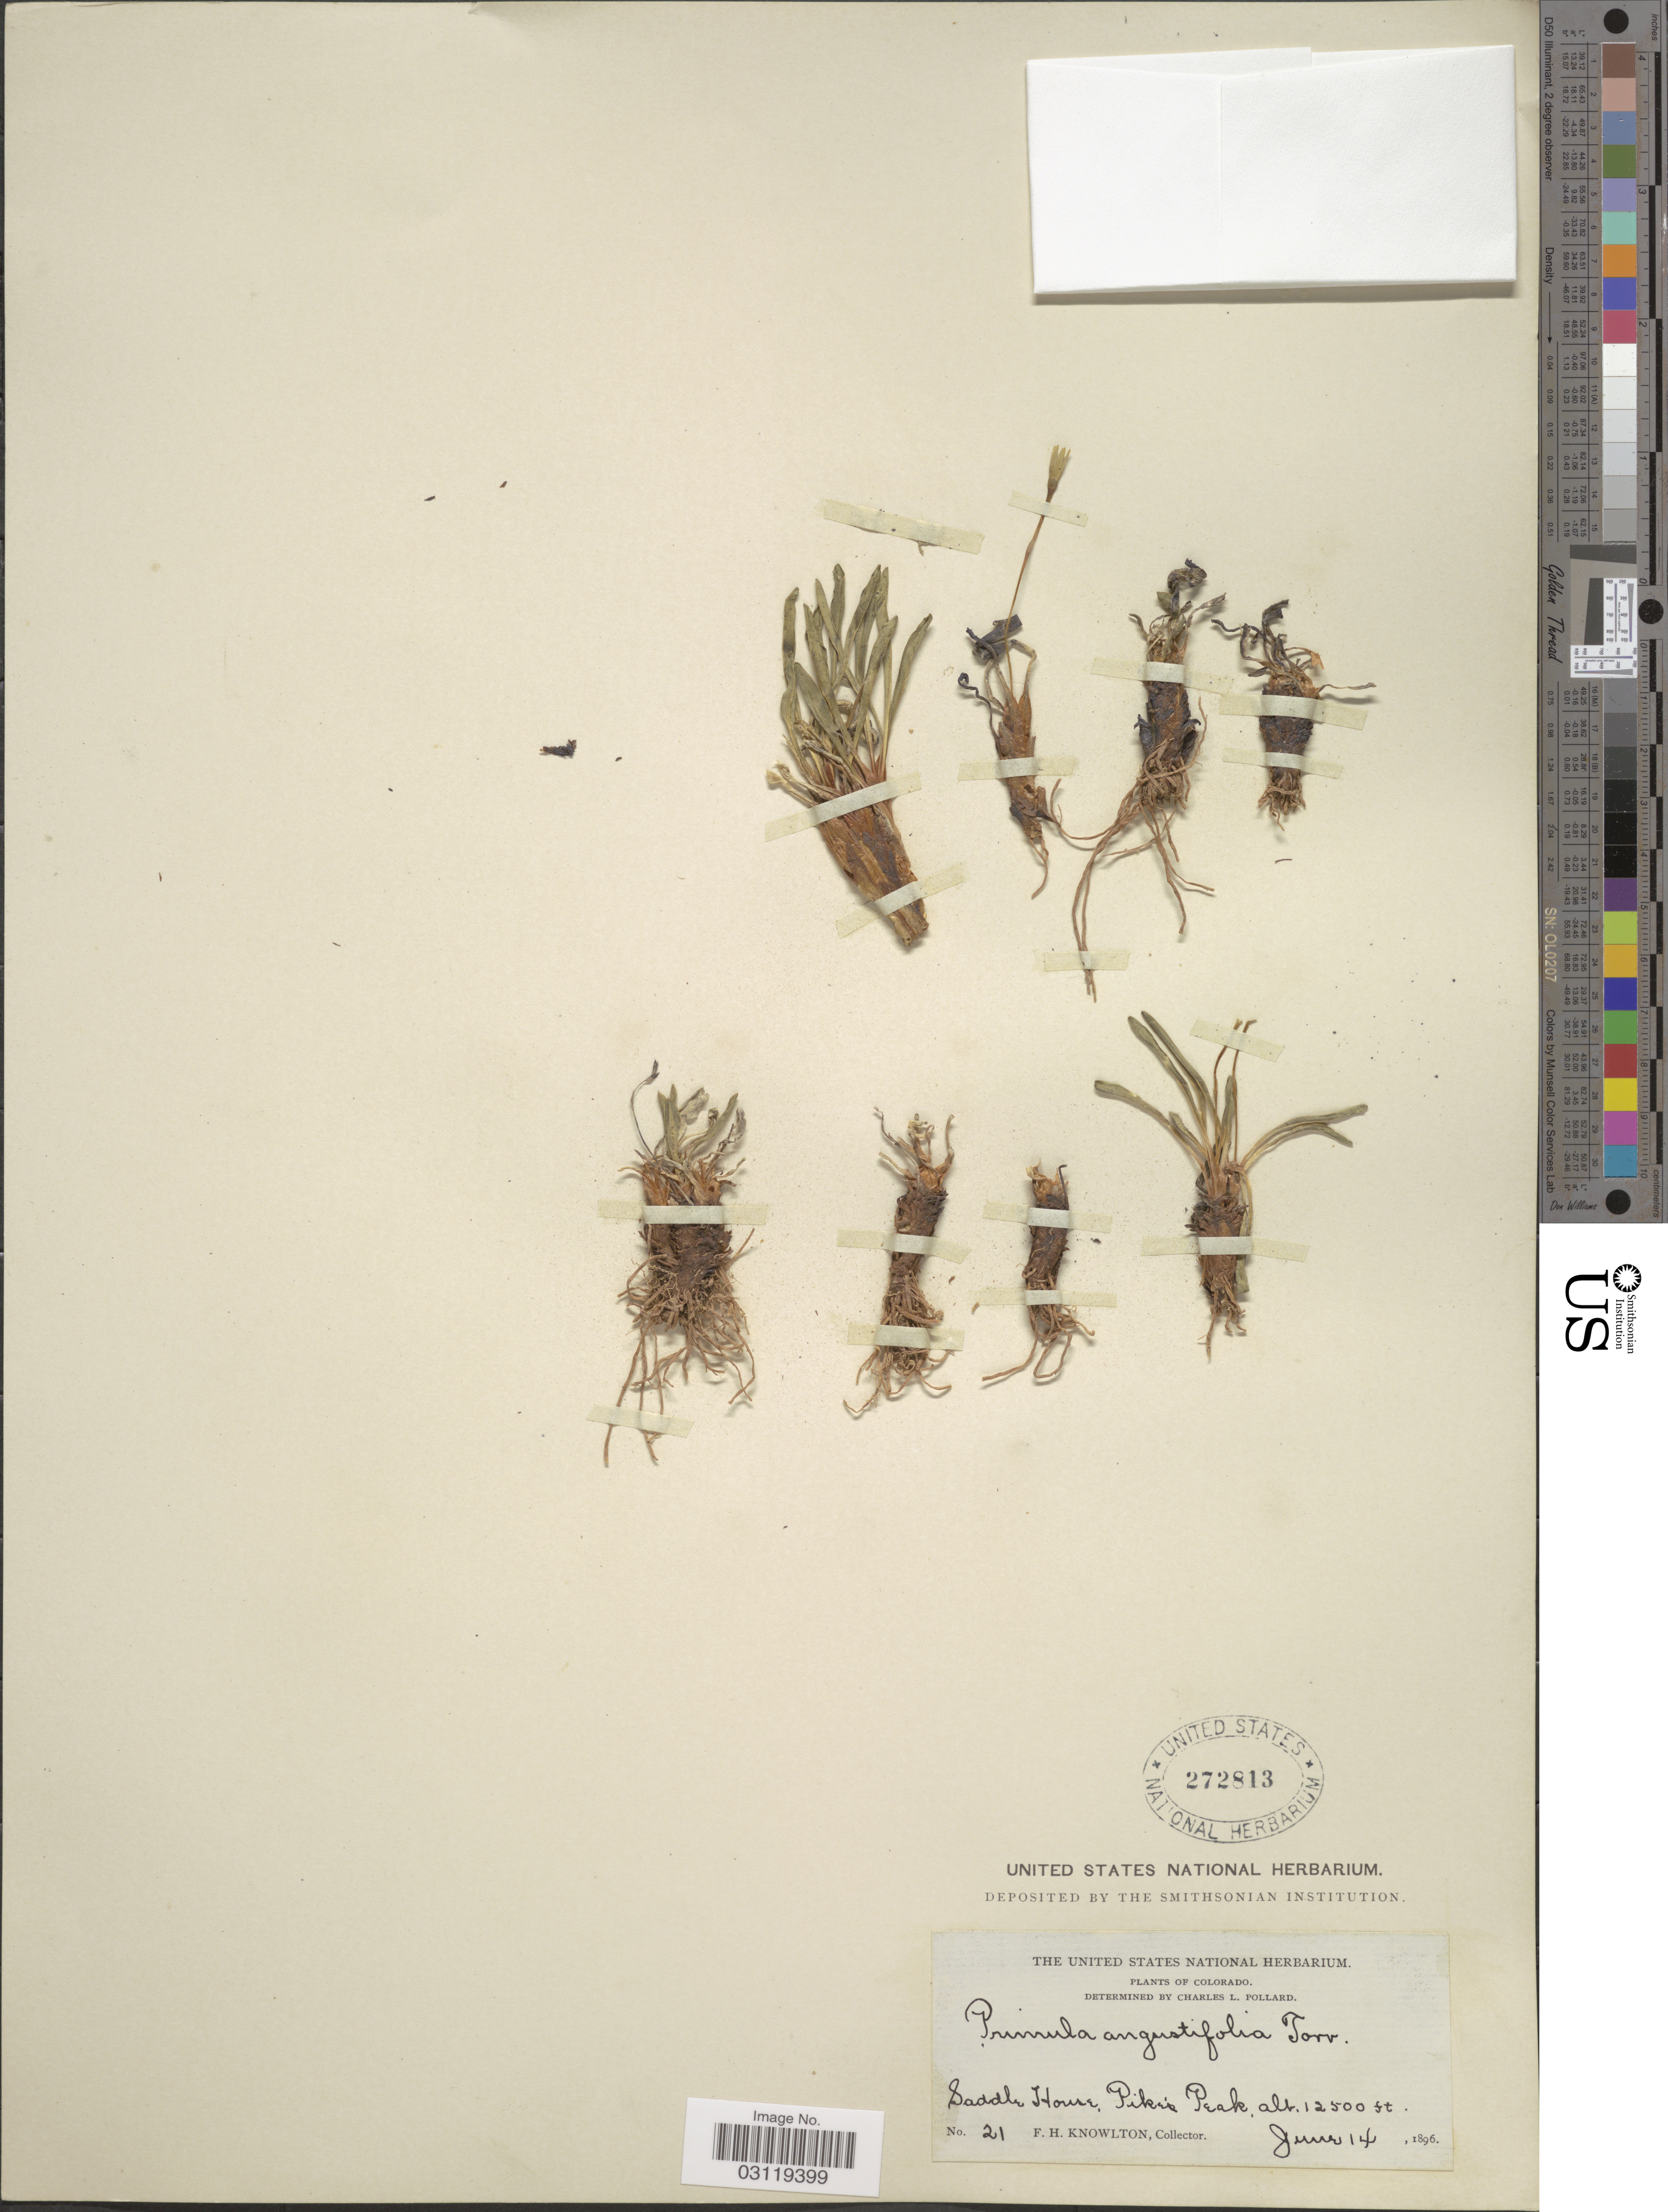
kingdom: Plantae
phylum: Tracheophyta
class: Magnoliopsida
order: Ericales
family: Primulaceae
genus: Primula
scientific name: Primula angustifolia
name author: Torr.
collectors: F. H. Knowlton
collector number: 21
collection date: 1896-06-14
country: United States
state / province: Colorado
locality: Saddle House, Pike's Peak.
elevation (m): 3810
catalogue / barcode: US 272813